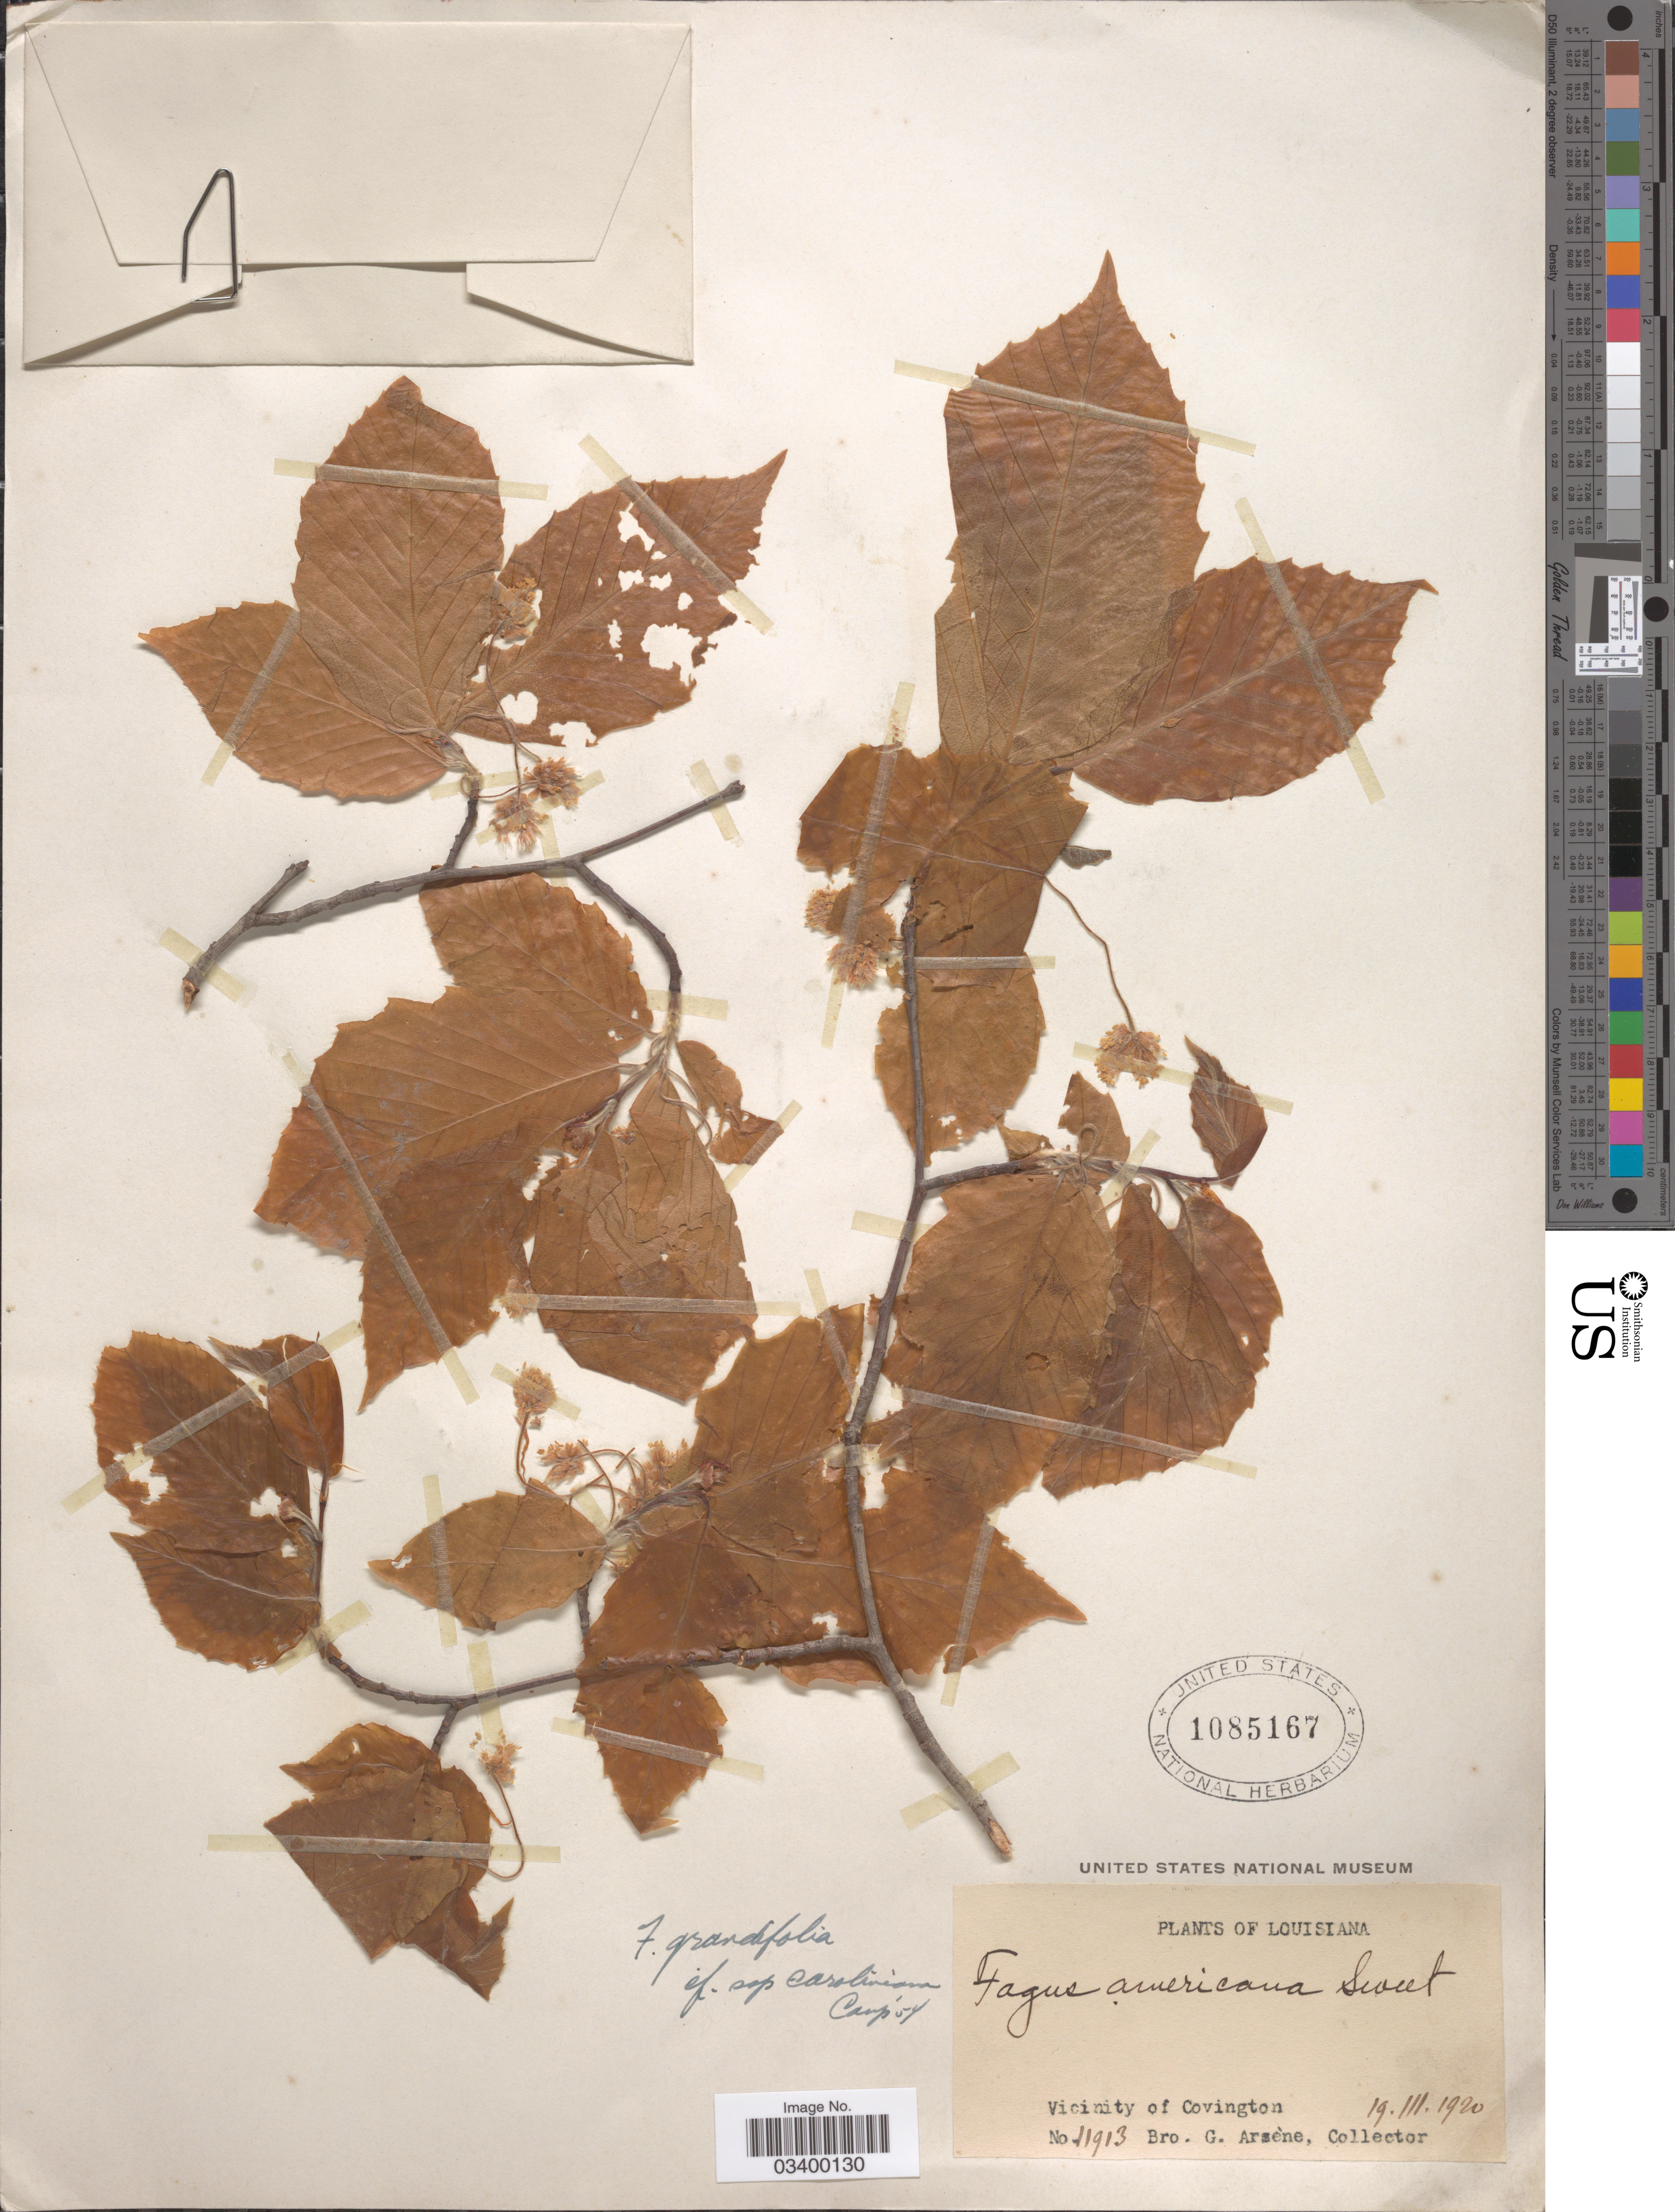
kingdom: Plantae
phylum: Tracheophyta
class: Magnoliopsida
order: Fagales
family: Fagaceae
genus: Fagus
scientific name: Fagus grandifolia subsp. caroliniana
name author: (Loudon) Fernald & Rehder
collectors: Bro. G. Arsène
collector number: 11913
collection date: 1920-03-19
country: United States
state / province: Louisiana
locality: Vicinity of Covington.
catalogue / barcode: US 1085167